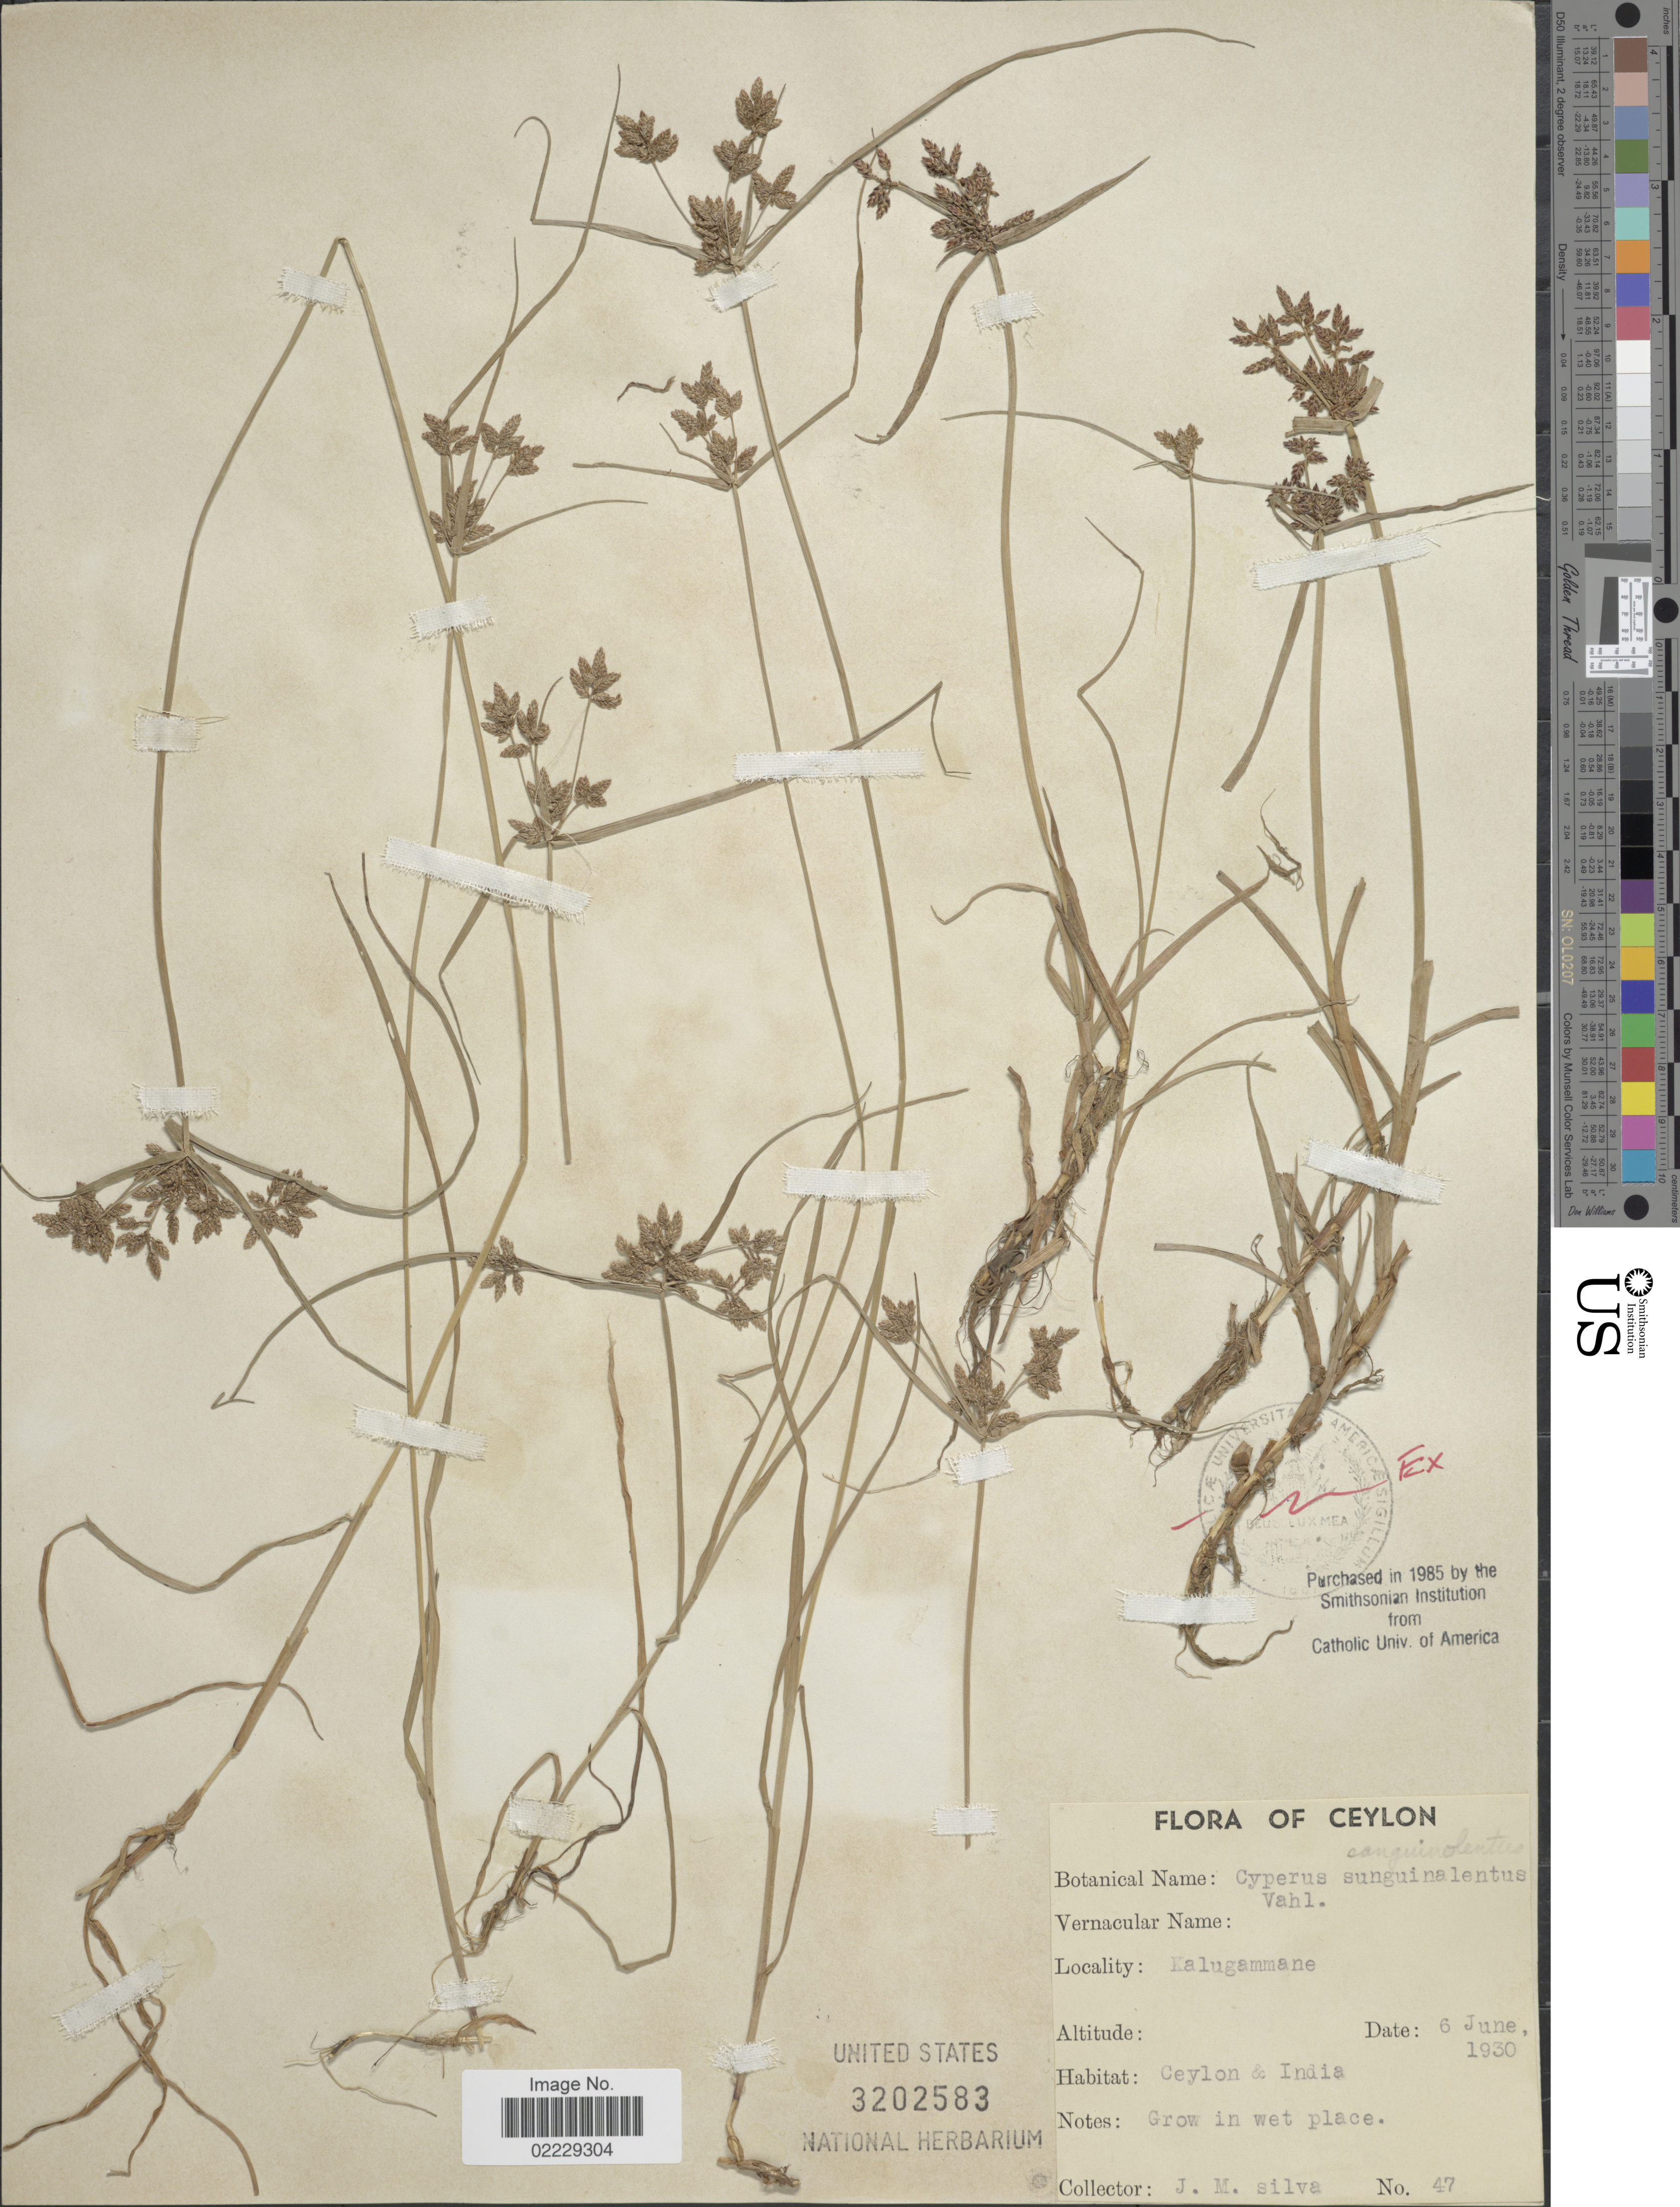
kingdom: Plantae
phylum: Tracheophyta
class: Liliopsida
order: Poales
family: Cyperaceae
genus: Cyperus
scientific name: Cyperus sanguinolentus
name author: Vahl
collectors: J. M. Silva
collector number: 47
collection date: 1930-06-06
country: Sri Lanka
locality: Ceylon, Kalugammane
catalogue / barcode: US 3202583